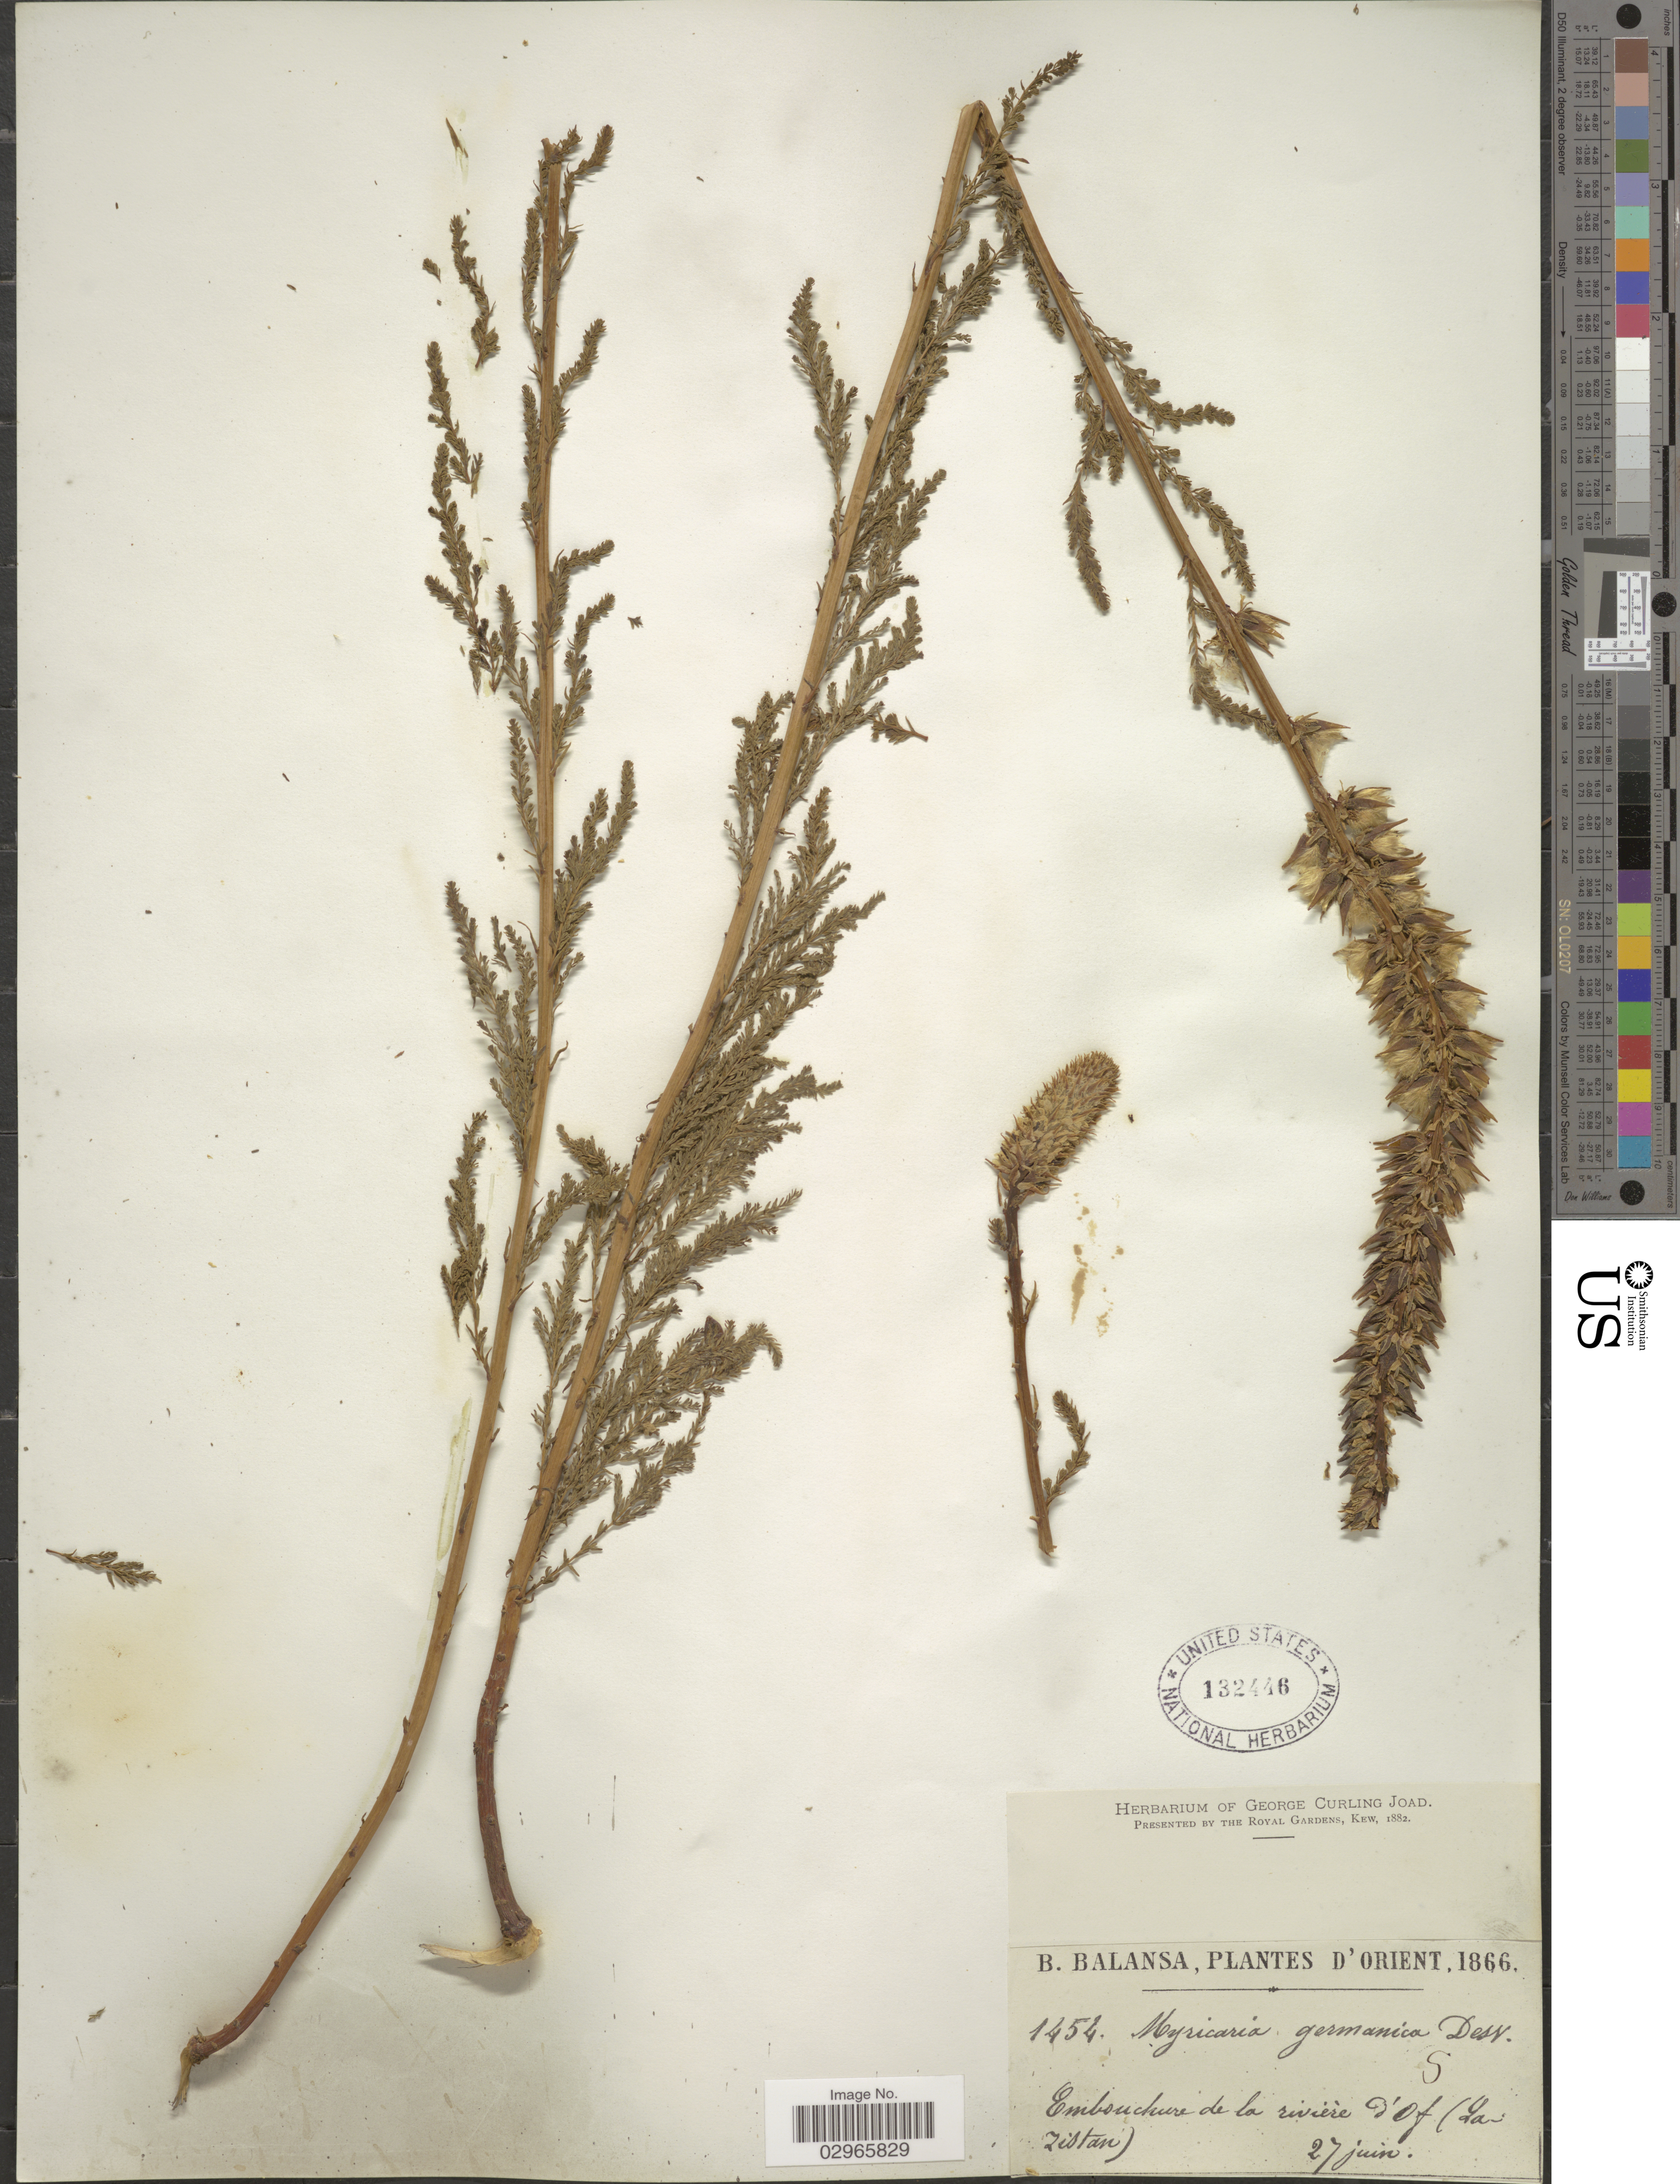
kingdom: Plantae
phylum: Tracheophyta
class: Magnoliopsida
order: Caryophyllales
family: Tamaricaceae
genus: Myricaria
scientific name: Myricaria germanica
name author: (L.) Desv.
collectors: B. Balansa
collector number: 1454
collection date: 1866-06-27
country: Turkey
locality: D'Orient. Embouchure de la rivierè d'Of [interpreted] (Lazistan).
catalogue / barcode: US 132446